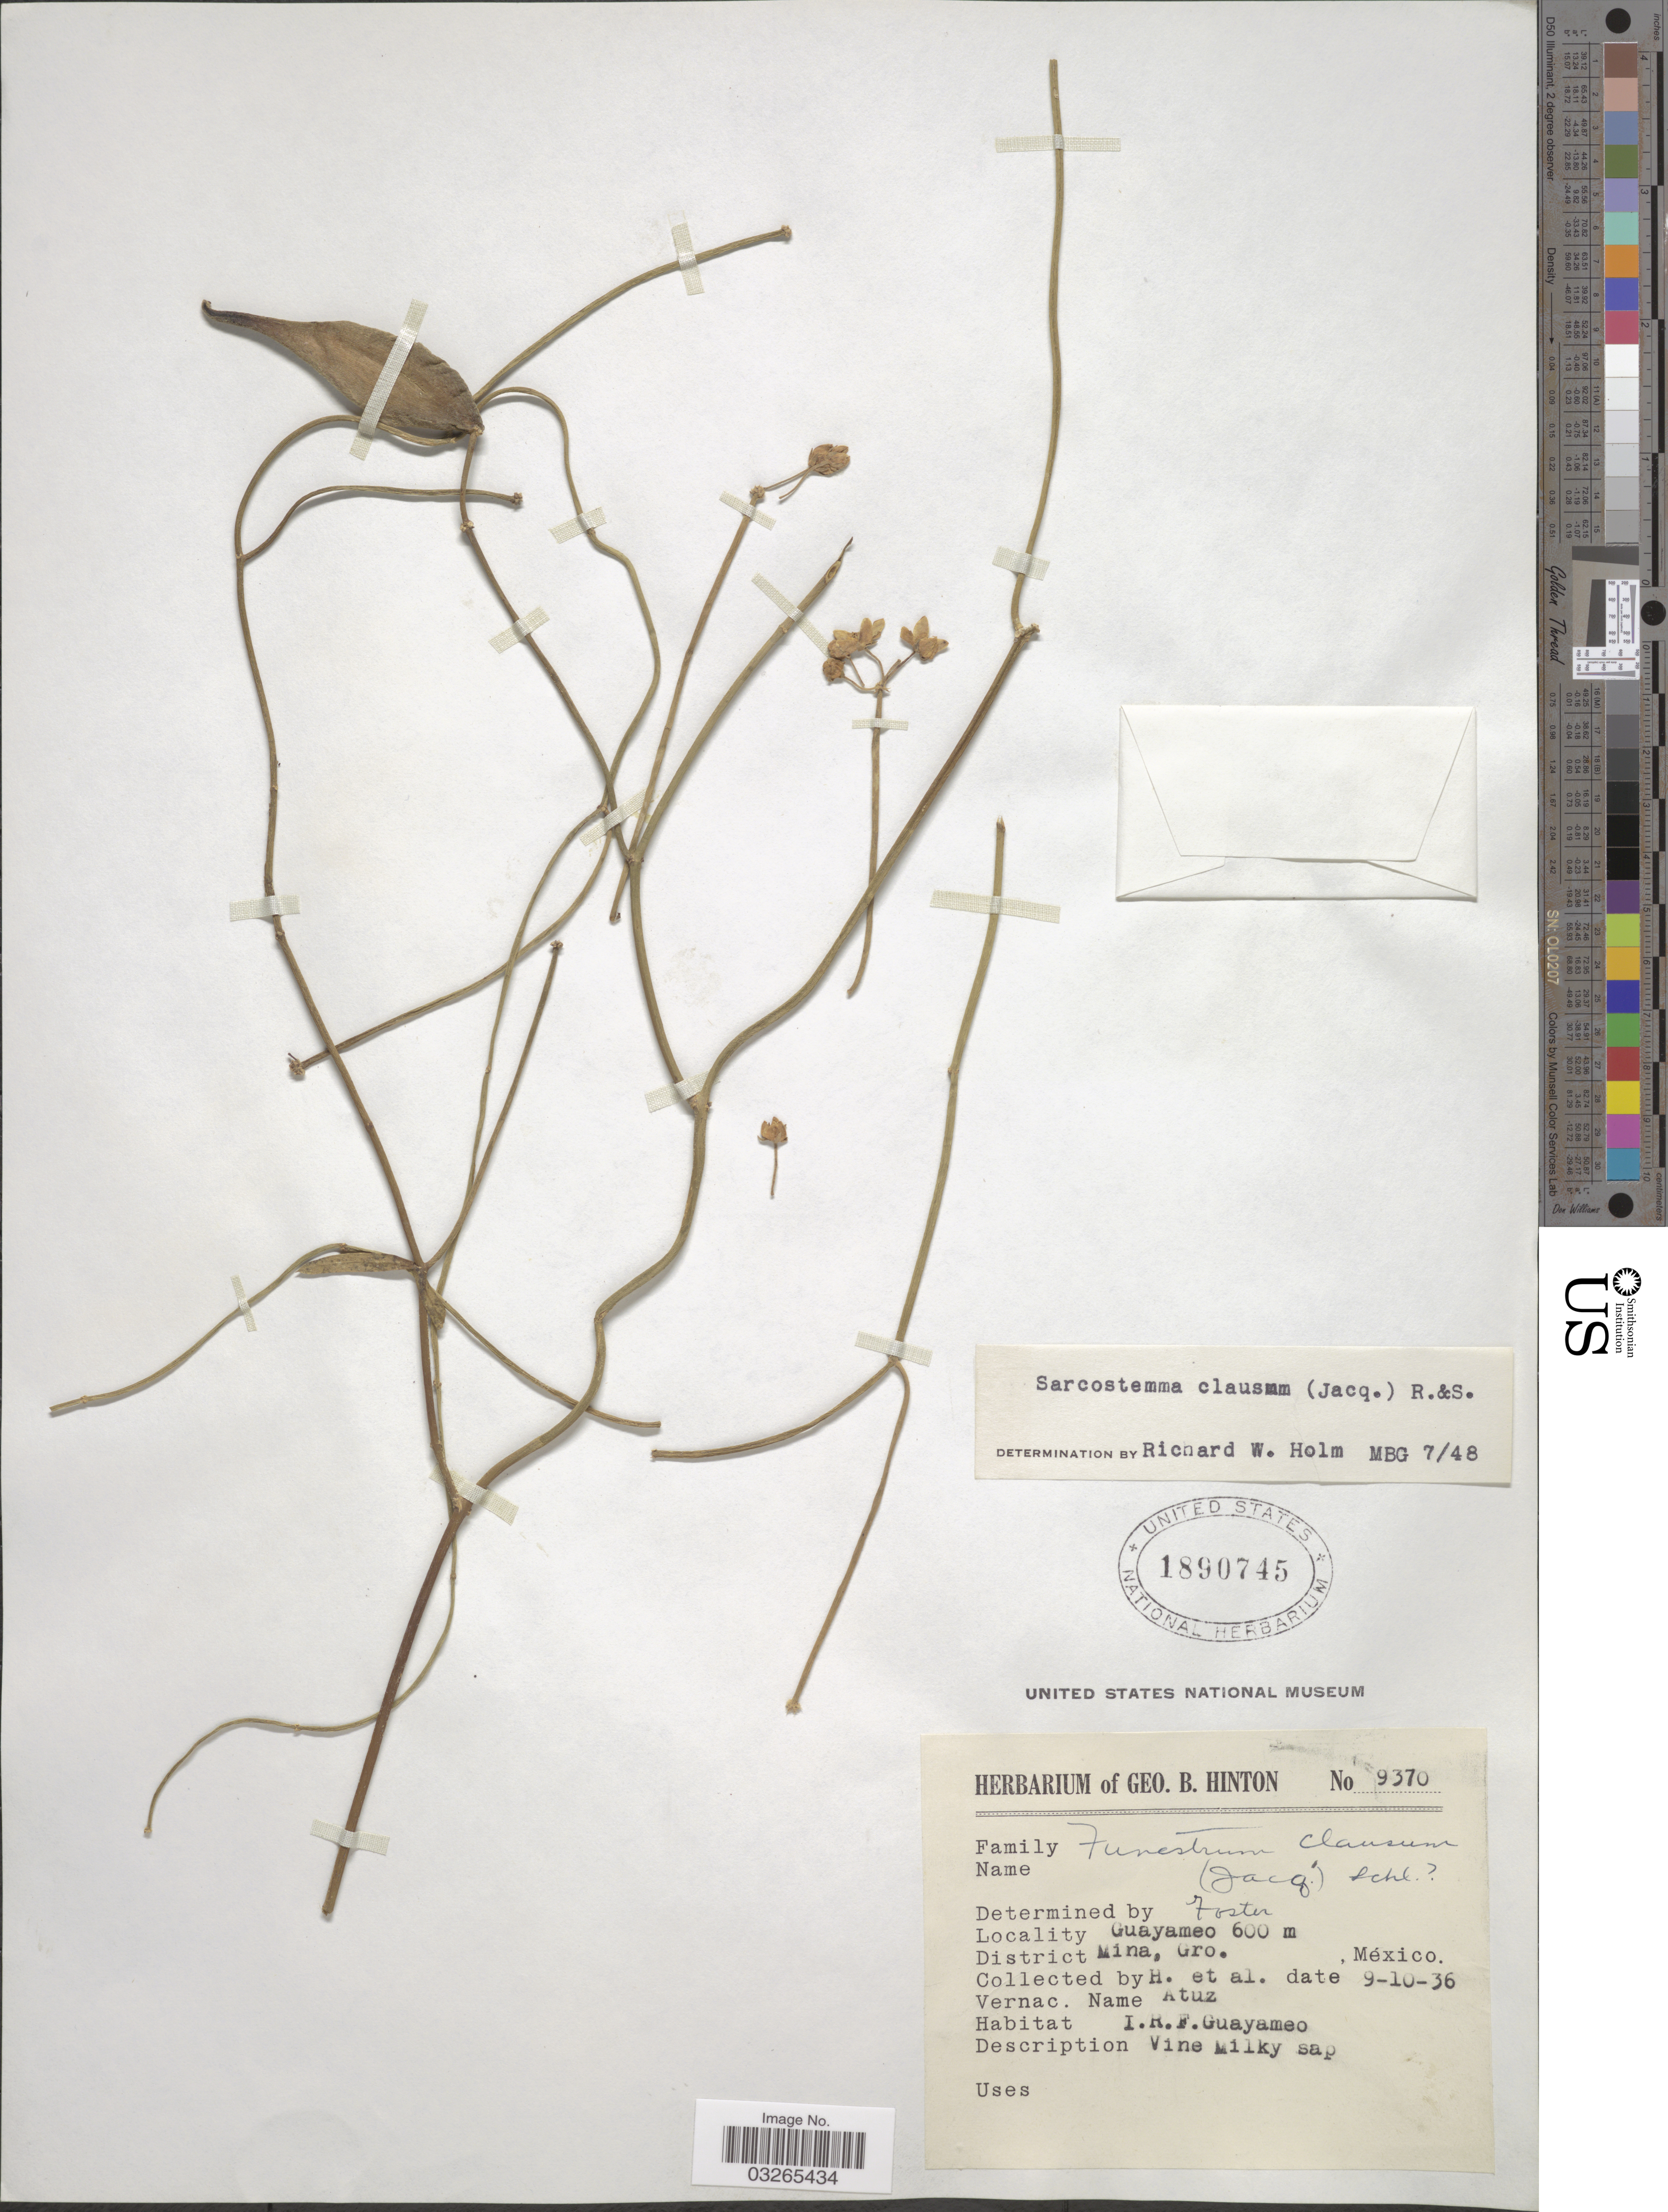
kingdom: Plantae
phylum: Tracheophyta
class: Magnoliopsida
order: Gentianales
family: Apocynaceae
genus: Sarcostemma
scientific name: Sarcostemma clausum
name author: (Jacq.) Schult.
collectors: G. B. Hinton & et al.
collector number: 9370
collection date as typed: Transcribed d/m/y: 9/10/36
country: Mexico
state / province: Guerrero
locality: Guayameo. District Mina.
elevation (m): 600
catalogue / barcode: US 1890745